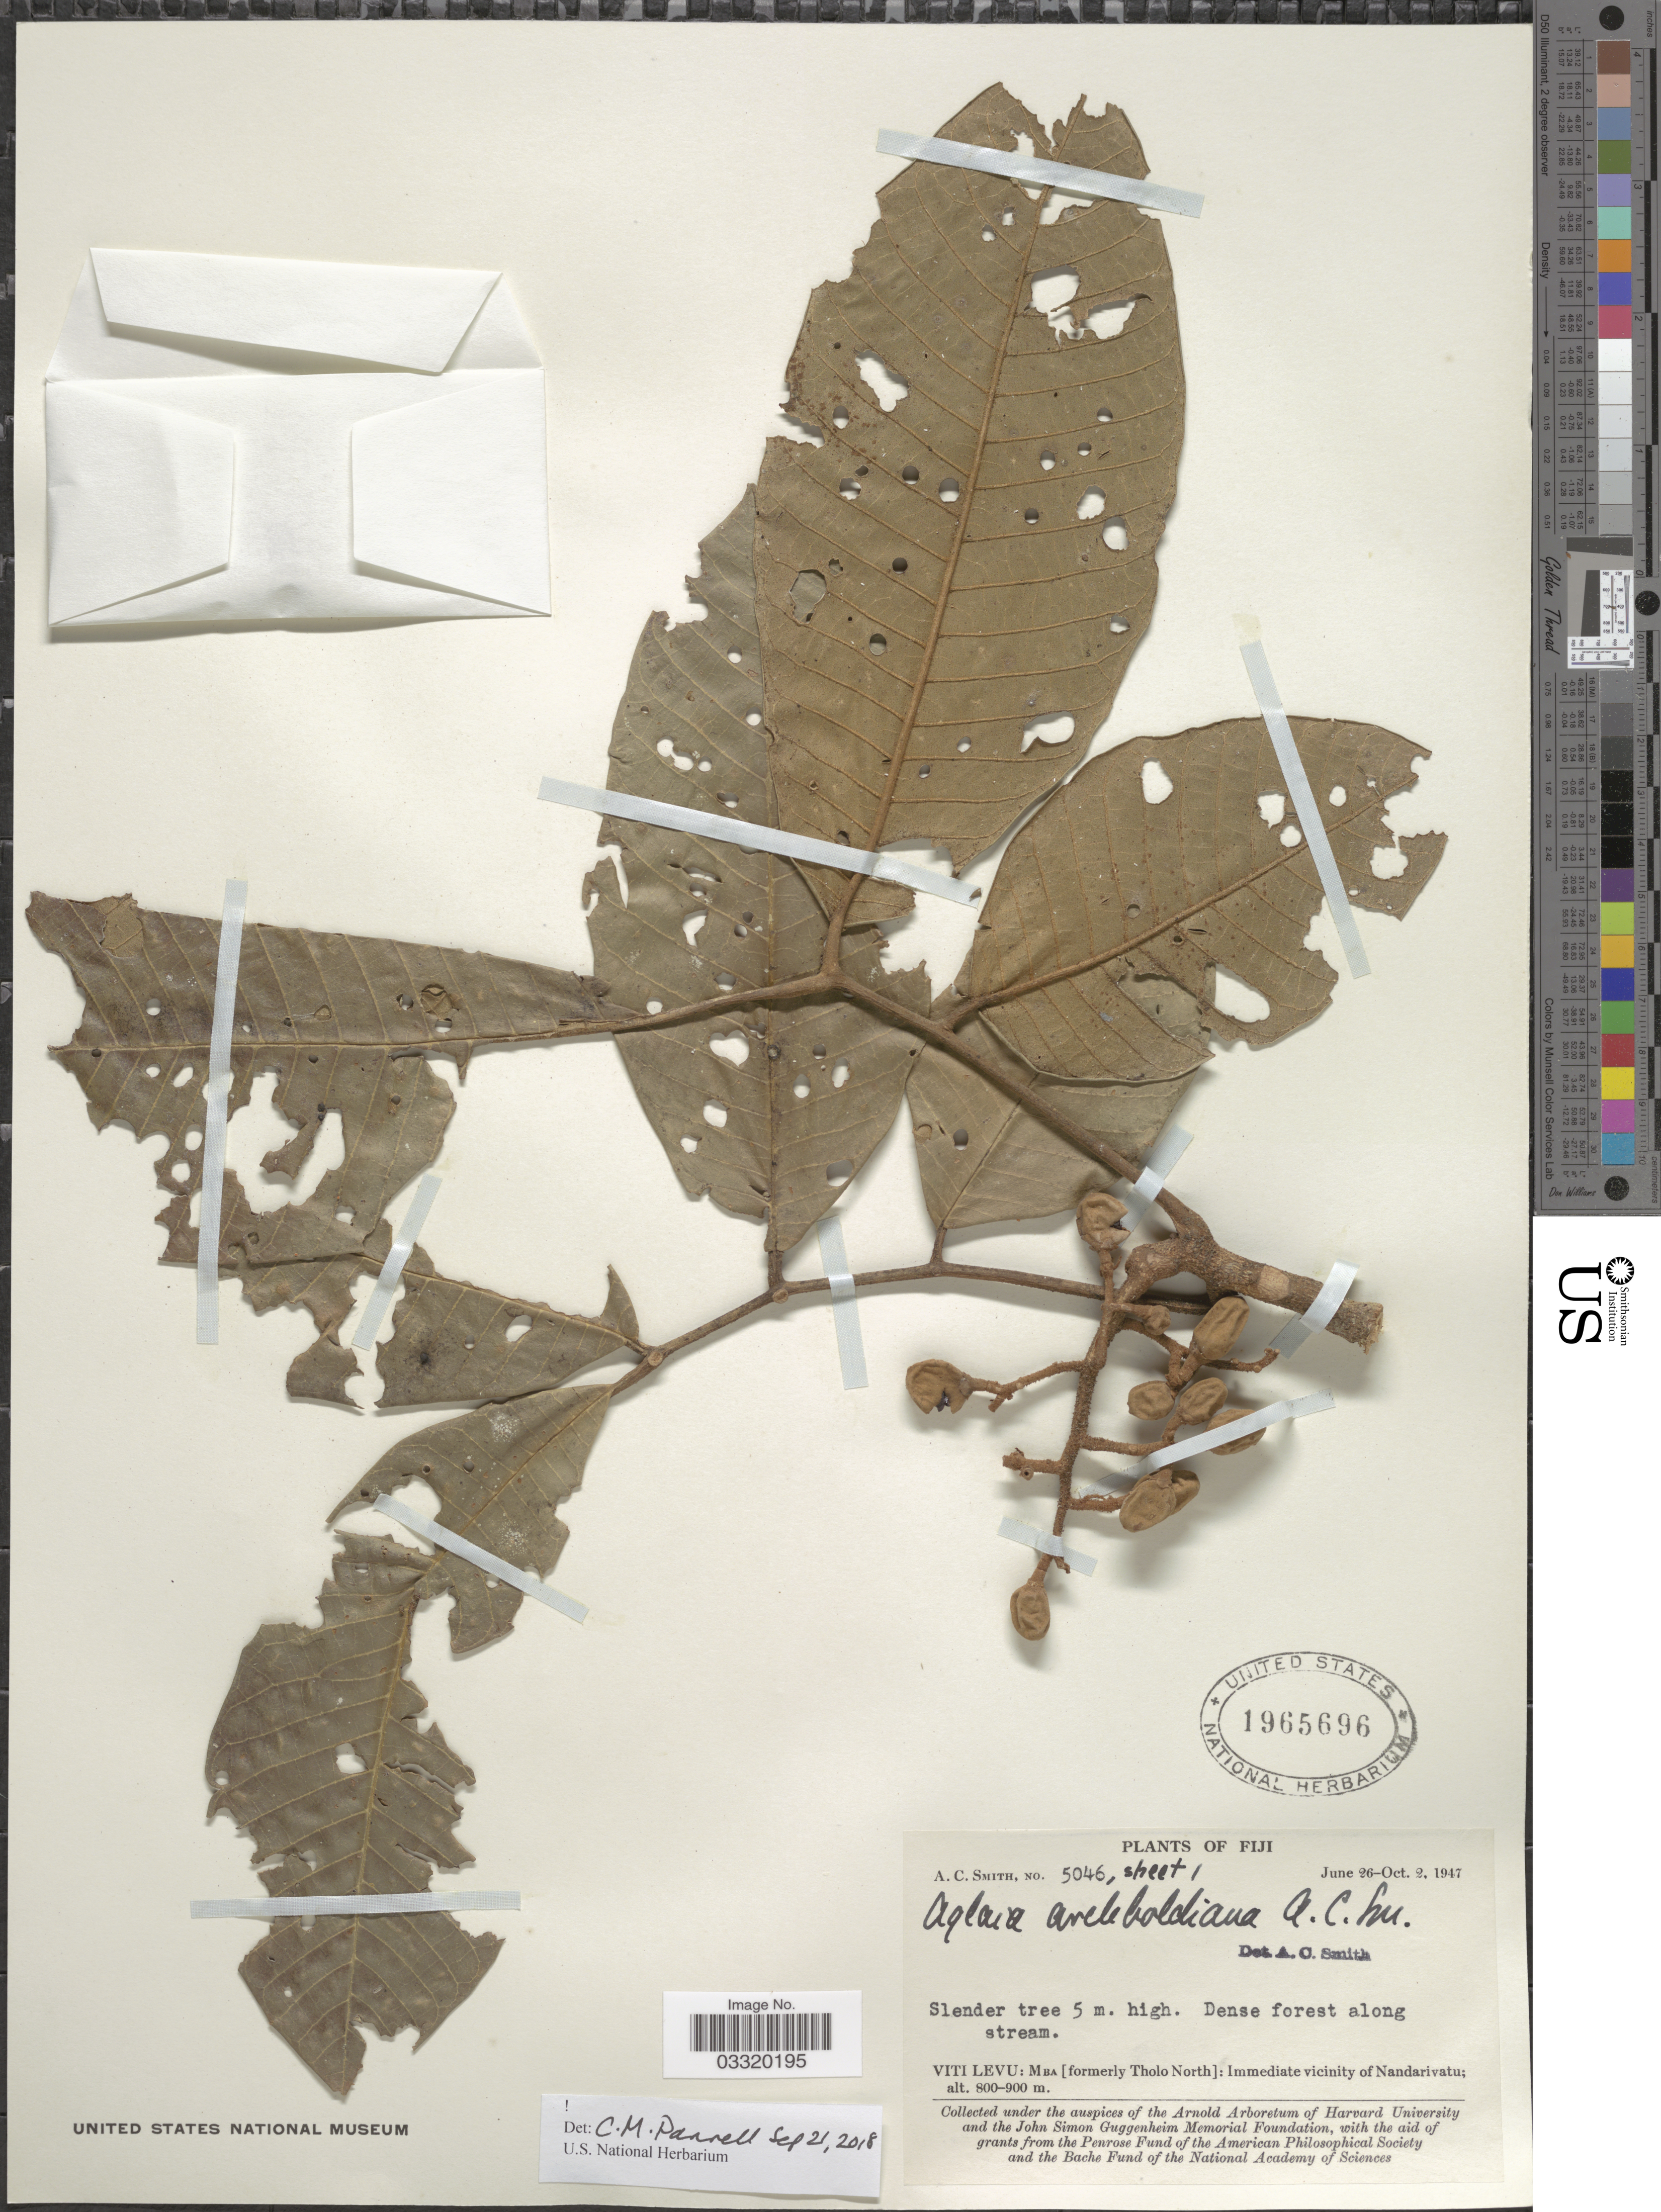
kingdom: Plantae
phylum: Tracheophyta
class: Magnoliopsida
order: Sapindales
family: Meliaceae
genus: Aglaia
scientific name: Aglaia archboldiana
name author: A.C. Sm.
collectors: A. C. Smith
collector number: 5046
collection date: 1947-06-26/1947-10-02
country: Fiji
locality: Viti Levu: Mba [formerly Tholo North]: Immediate vicinity of Nandarivatu.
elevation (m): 800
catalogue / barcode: US 1965696